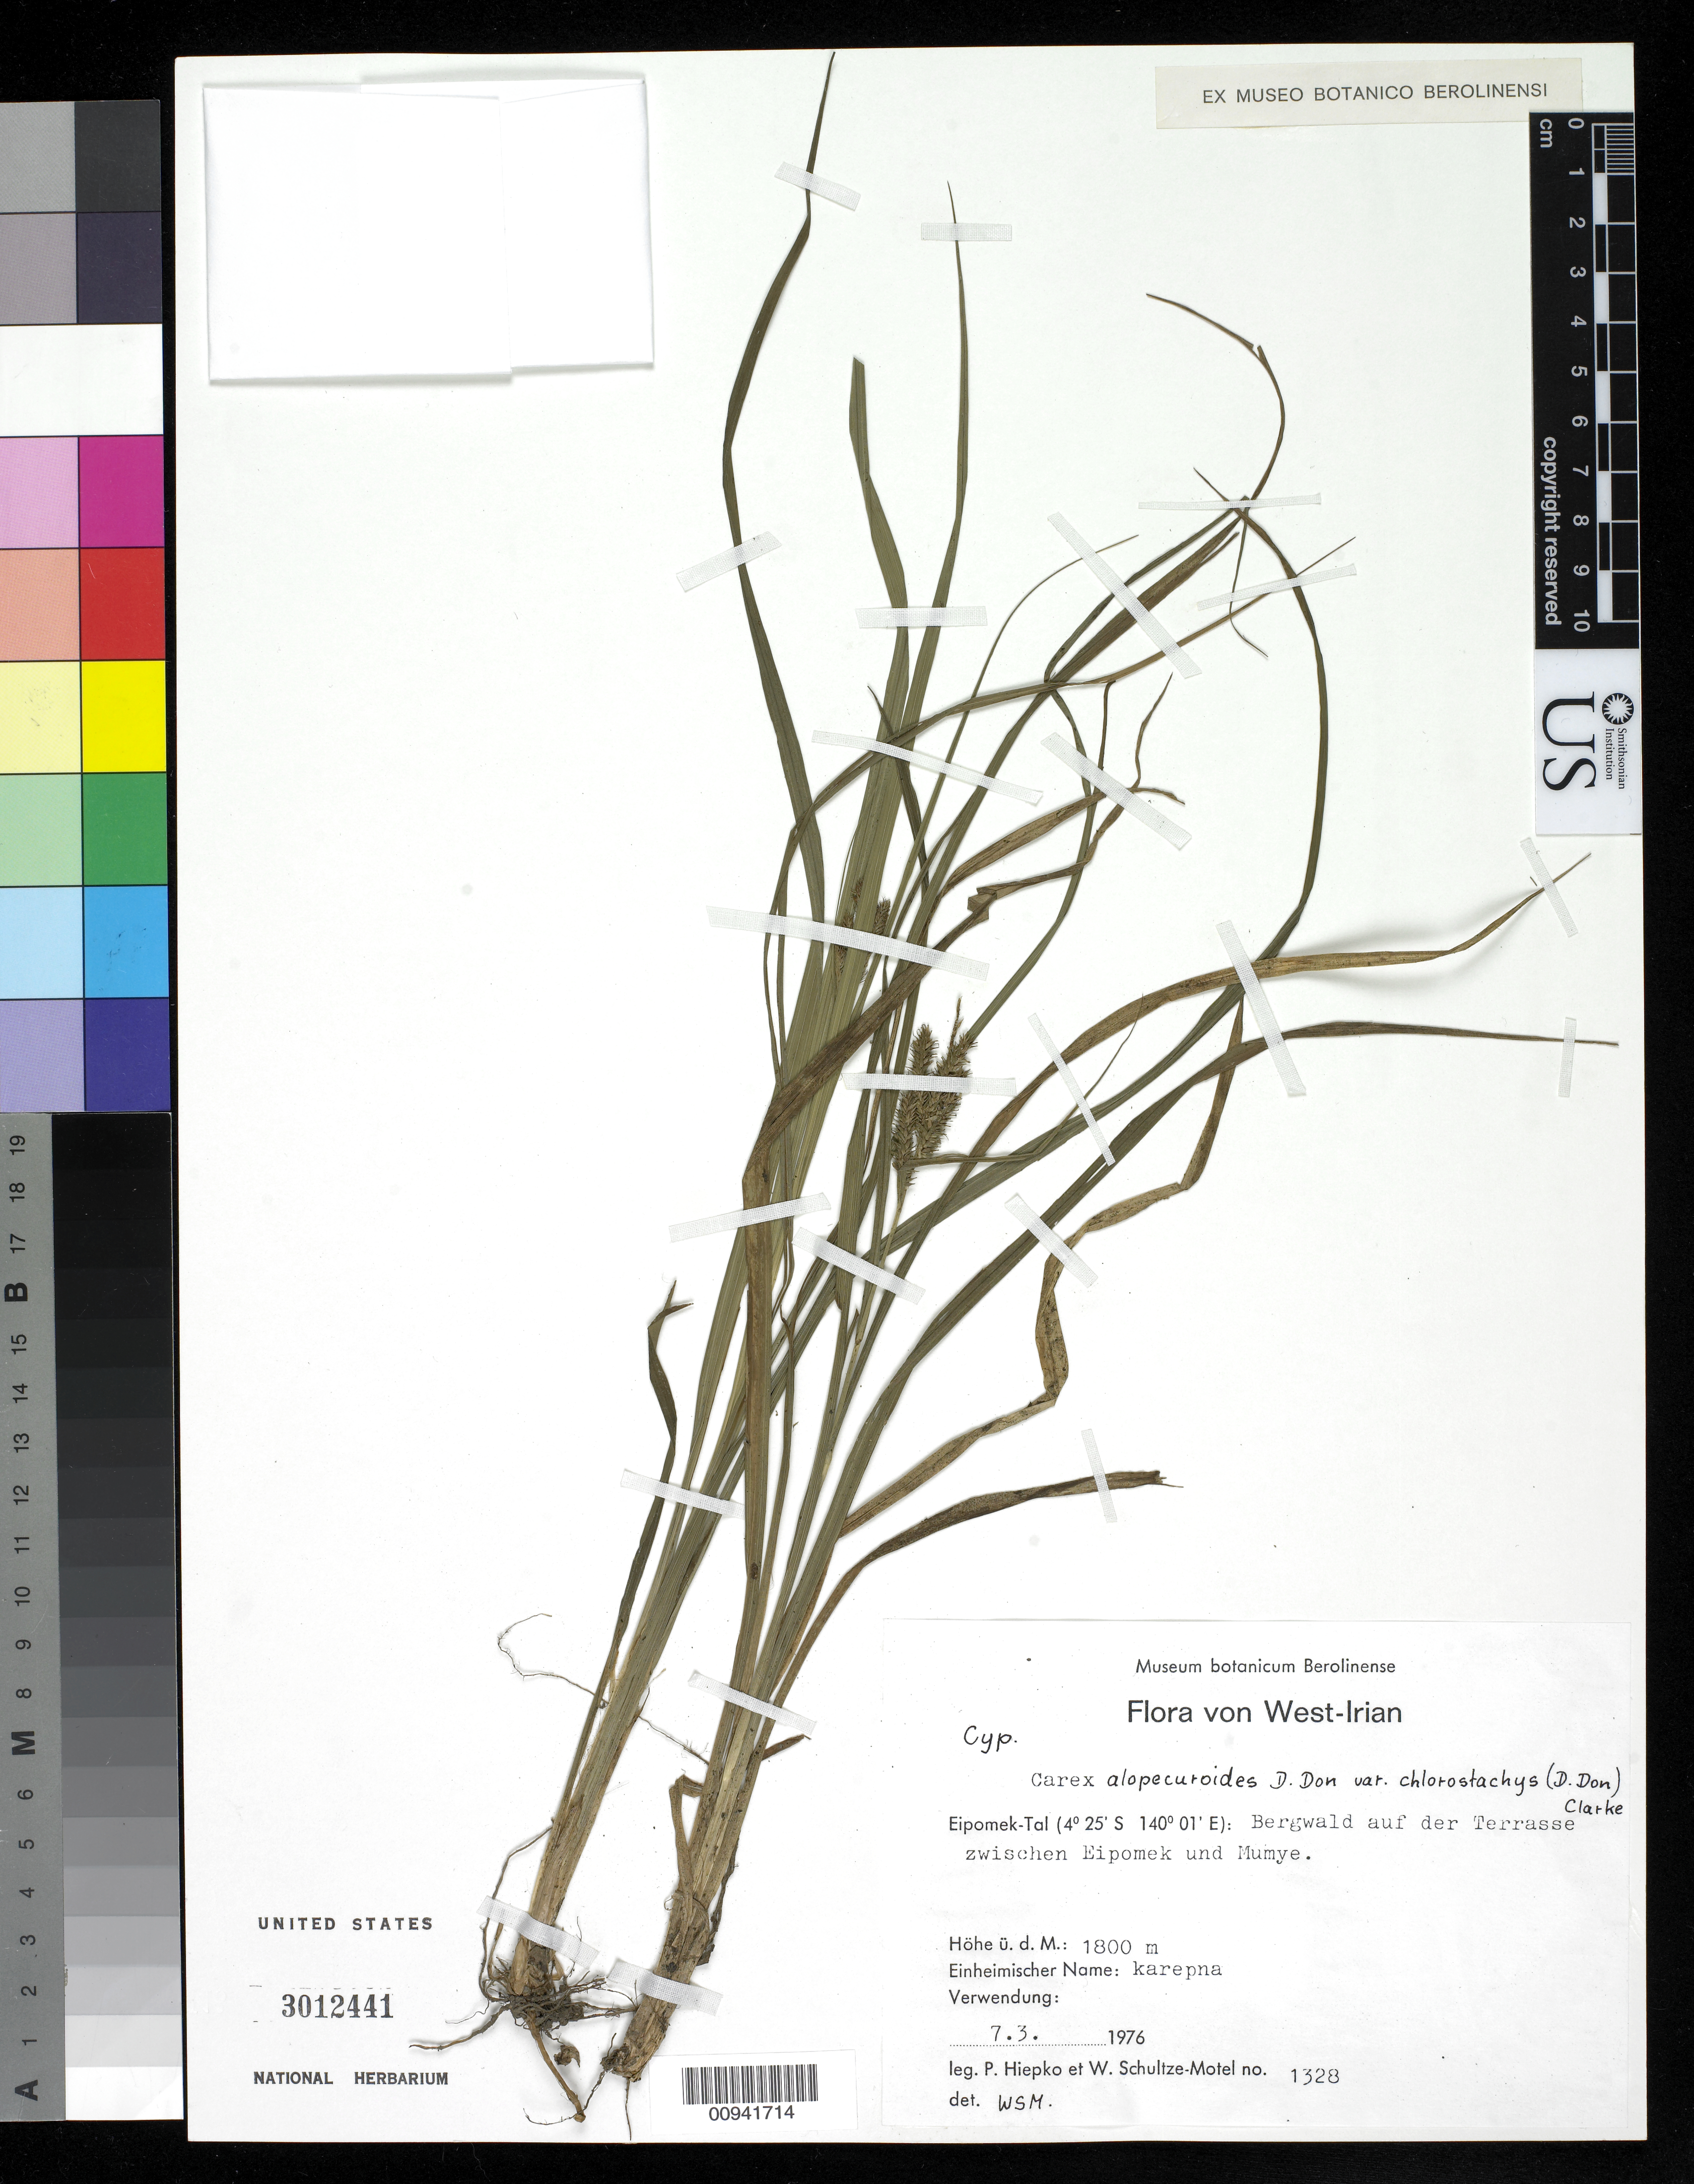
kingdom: Plantae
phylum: Tracheophyta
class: Liliopsida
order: Poales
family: Cyperaceae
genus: Carex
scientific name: Carex doniana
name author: Spreng.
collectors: P. H. Hiepko & W. Schultze-Motel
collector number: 1328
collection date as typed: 07 Mar 1976 or 03 Sep 1976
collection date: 1976-03-07 or 1976-09-03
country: Indonesia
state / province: Papua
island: New Guinea I.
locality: West-Irian, Irian Jaya.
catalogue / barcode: US 3012441